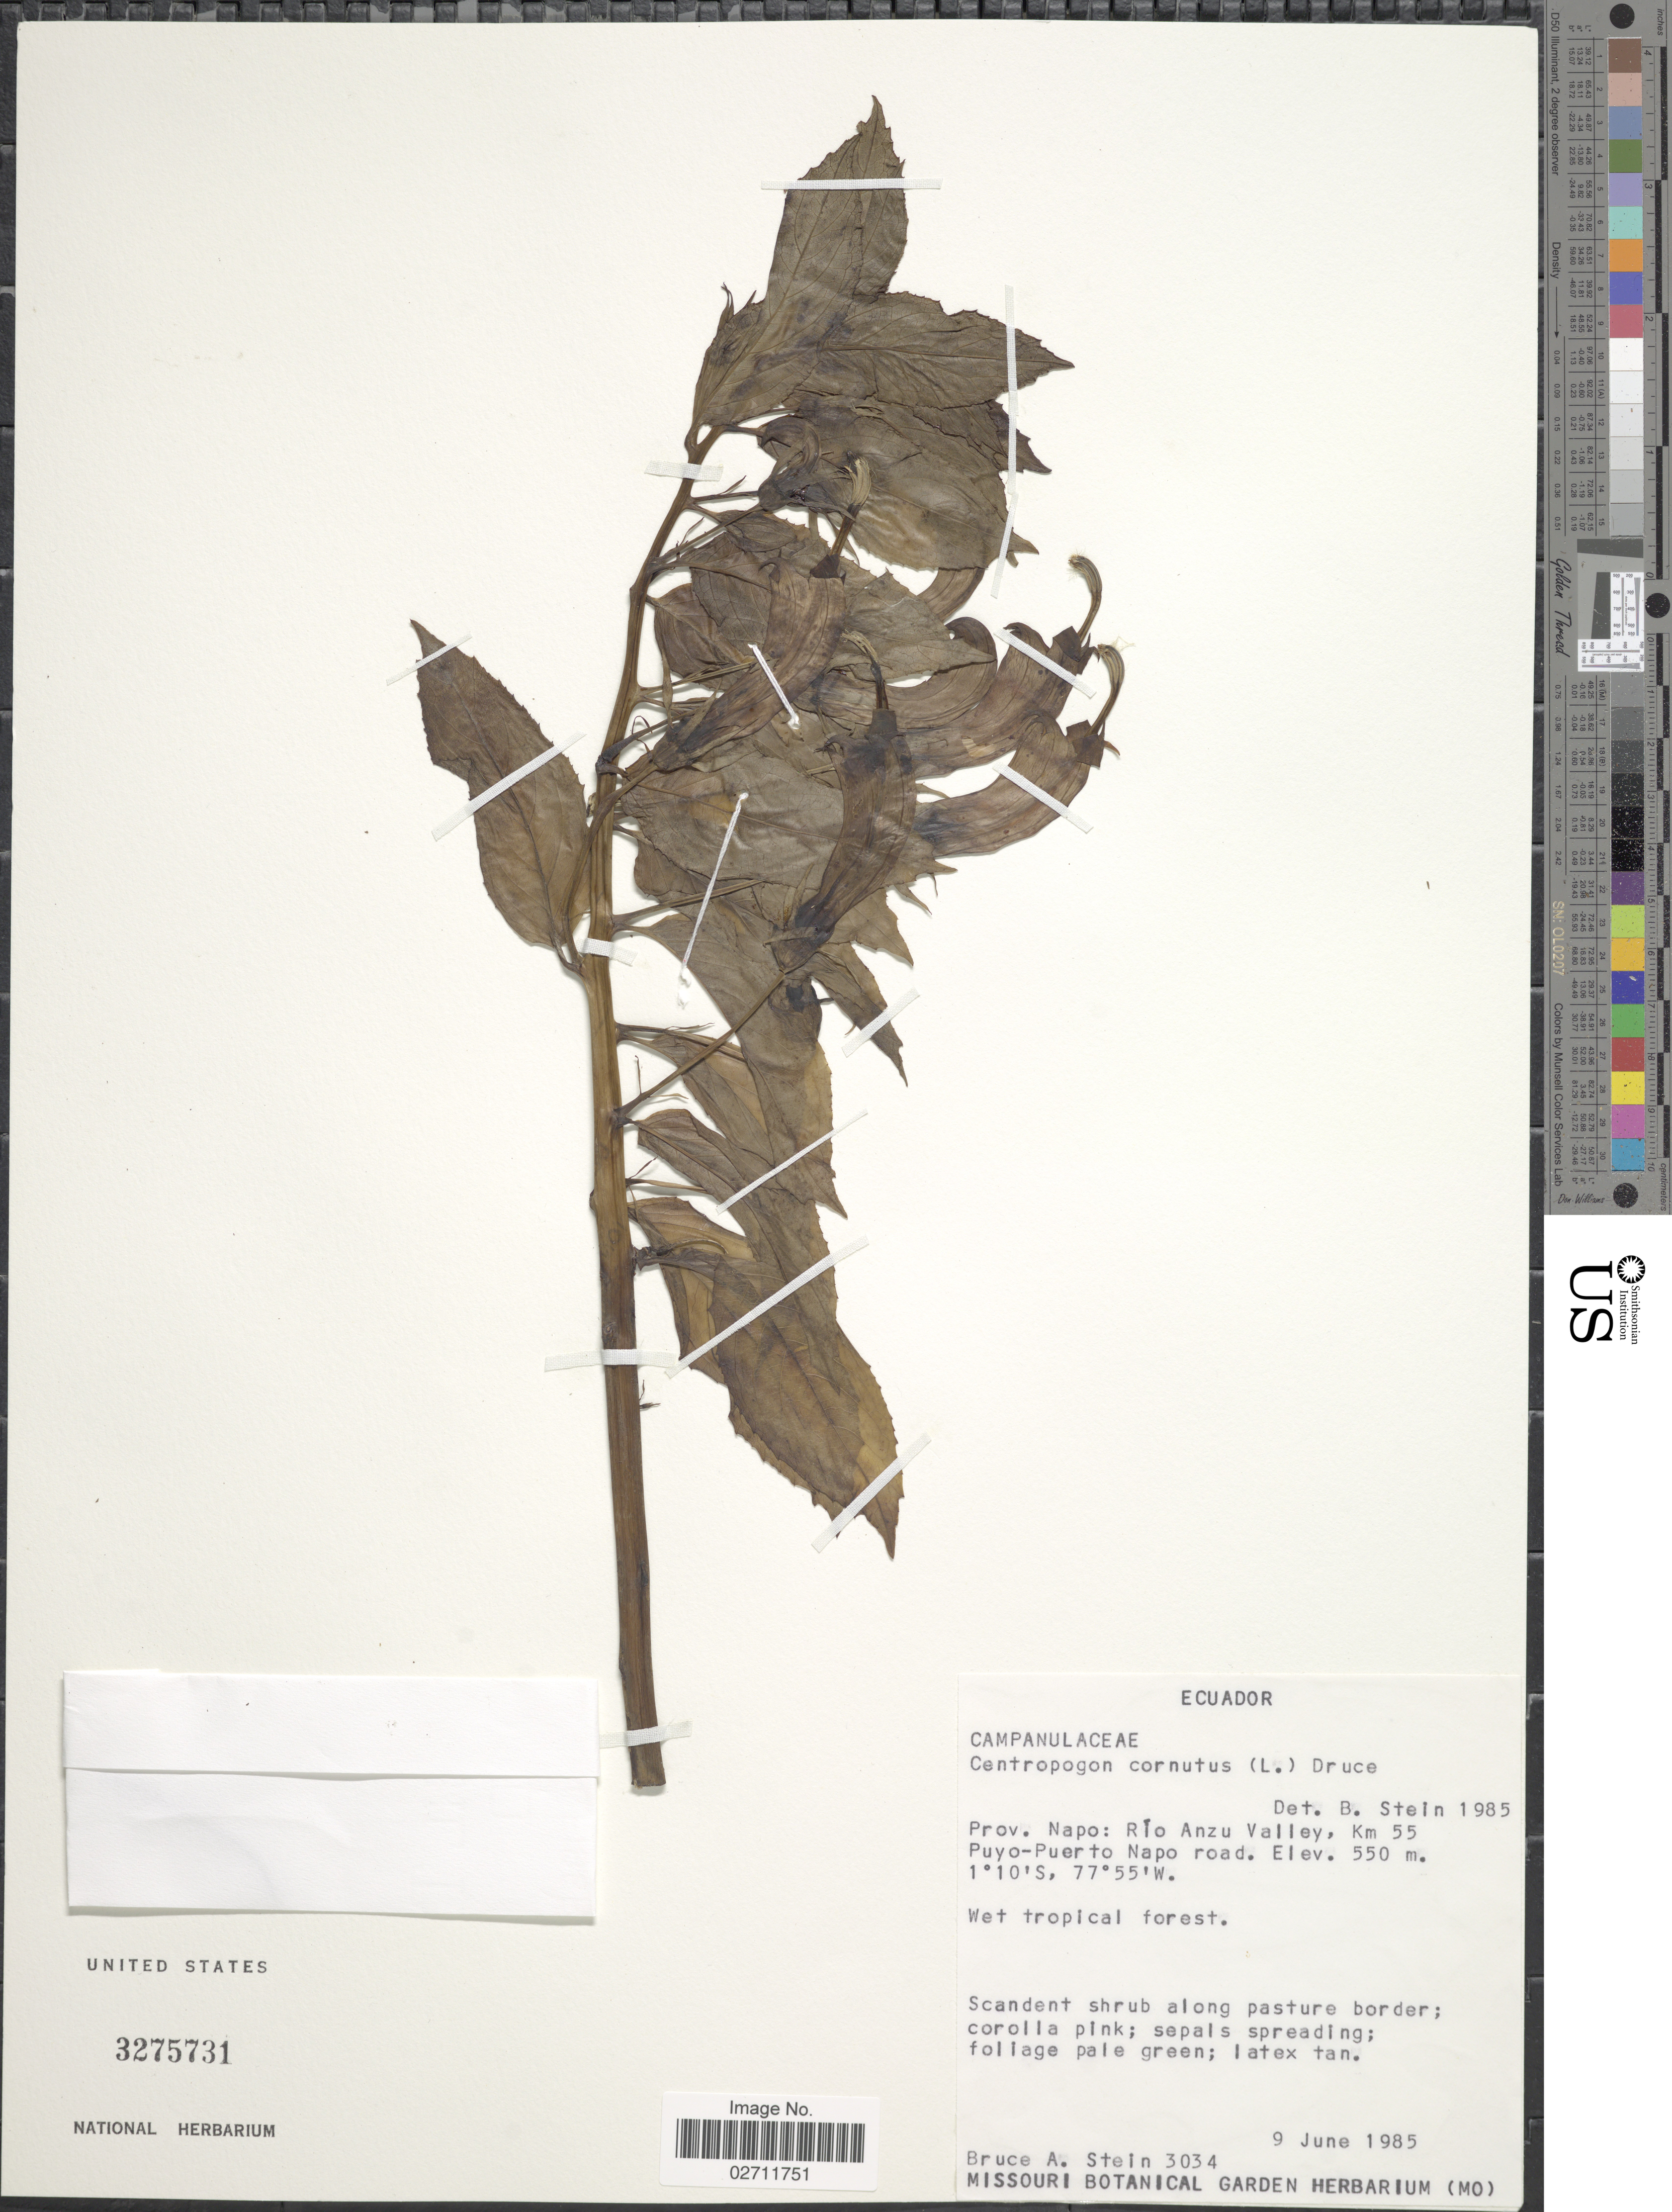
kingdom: Plantae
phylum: Tracheophyta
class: Magnoliopsida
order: Asterales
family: Campanulaceae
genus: Centropogon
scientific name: Centropogon cornutus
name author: (L.) Druce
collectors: B. A. Stein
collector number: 3034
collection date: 1985-06-09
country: Ecuador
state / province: Napo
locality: Rio Anzu Valley, Km 55 Puyo-Puerto Napo road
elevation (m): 550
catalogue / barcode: US 3275731